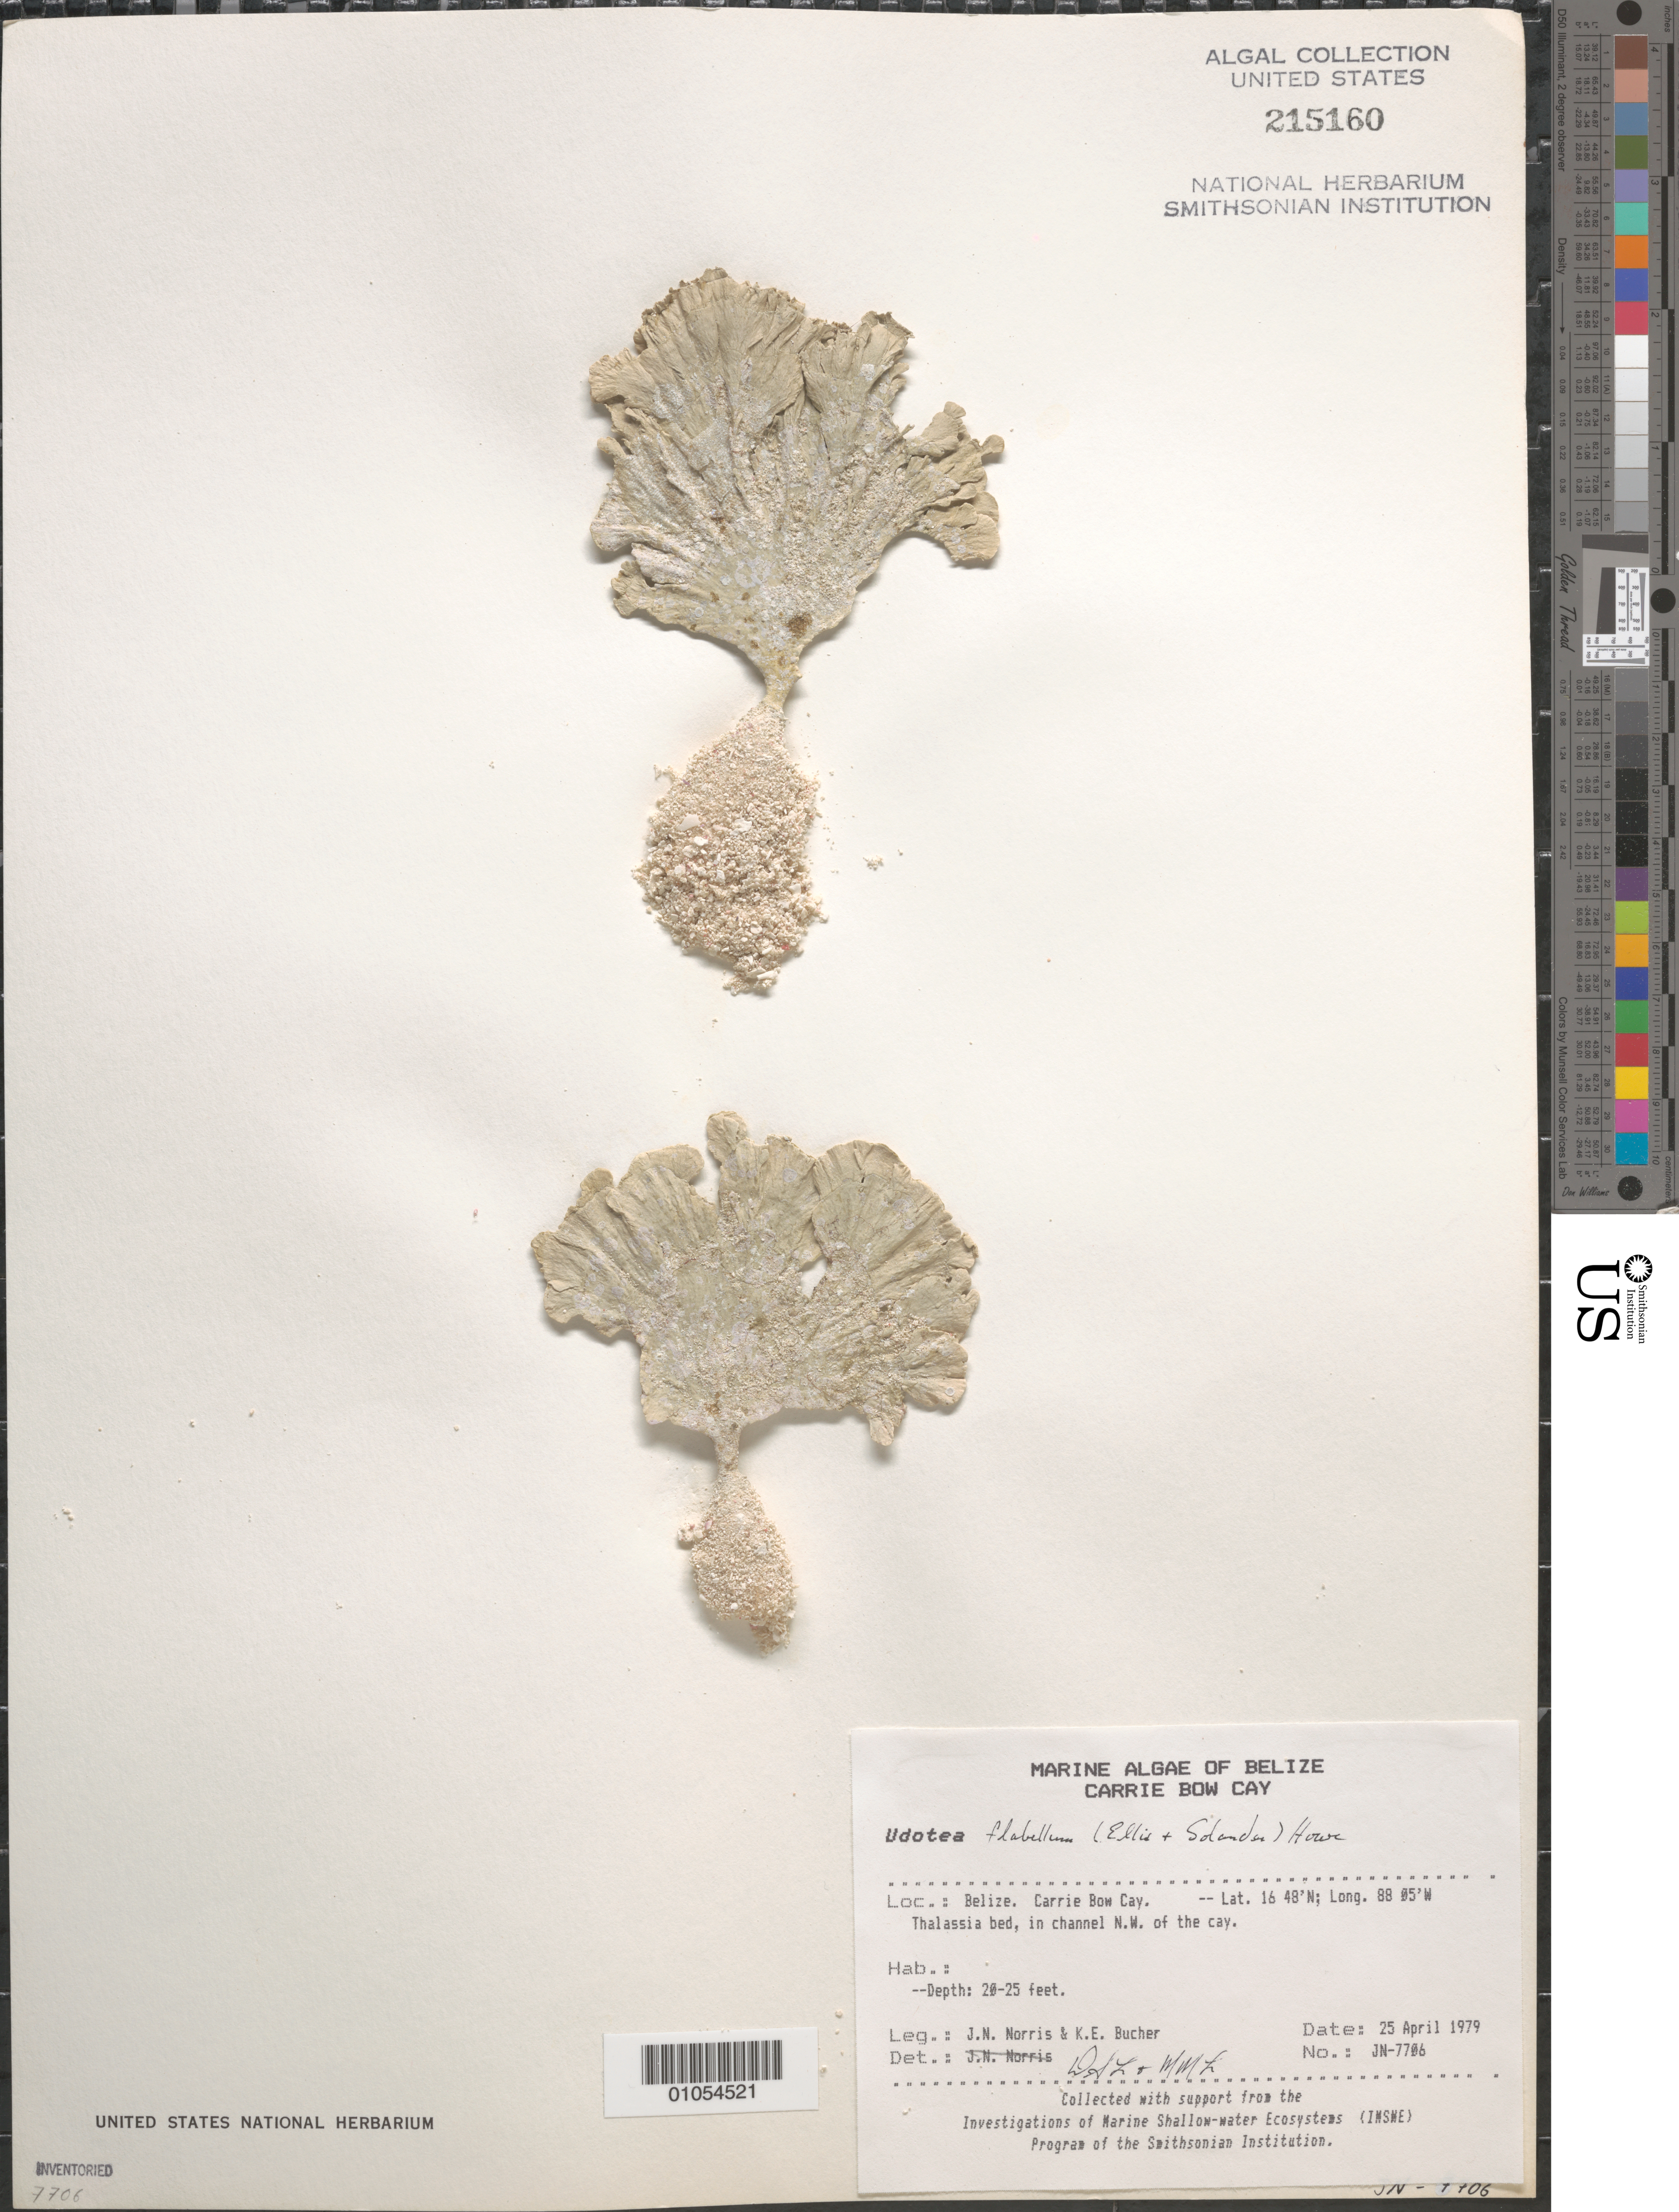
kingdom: Plantae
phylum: Chlorophyta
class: Ulvophyceae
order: Bryopsidales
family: Udoteaceae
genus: Udotea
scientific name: Udotea flabellum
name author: (J. Ellis & Sol.) M. Howe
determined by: Littler, D. S.; Littler, M. M.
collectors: J. N. Norris & K. E. Bucher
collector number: JN-7706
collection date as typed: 25 Apr 1979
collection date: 1979-04-25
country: Belize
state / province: Stann Creek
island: Carrie Bow Cay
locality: Northwest of Carrie Bow Cay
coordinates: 16 48'N, 88 05'W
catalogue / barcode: US 215160